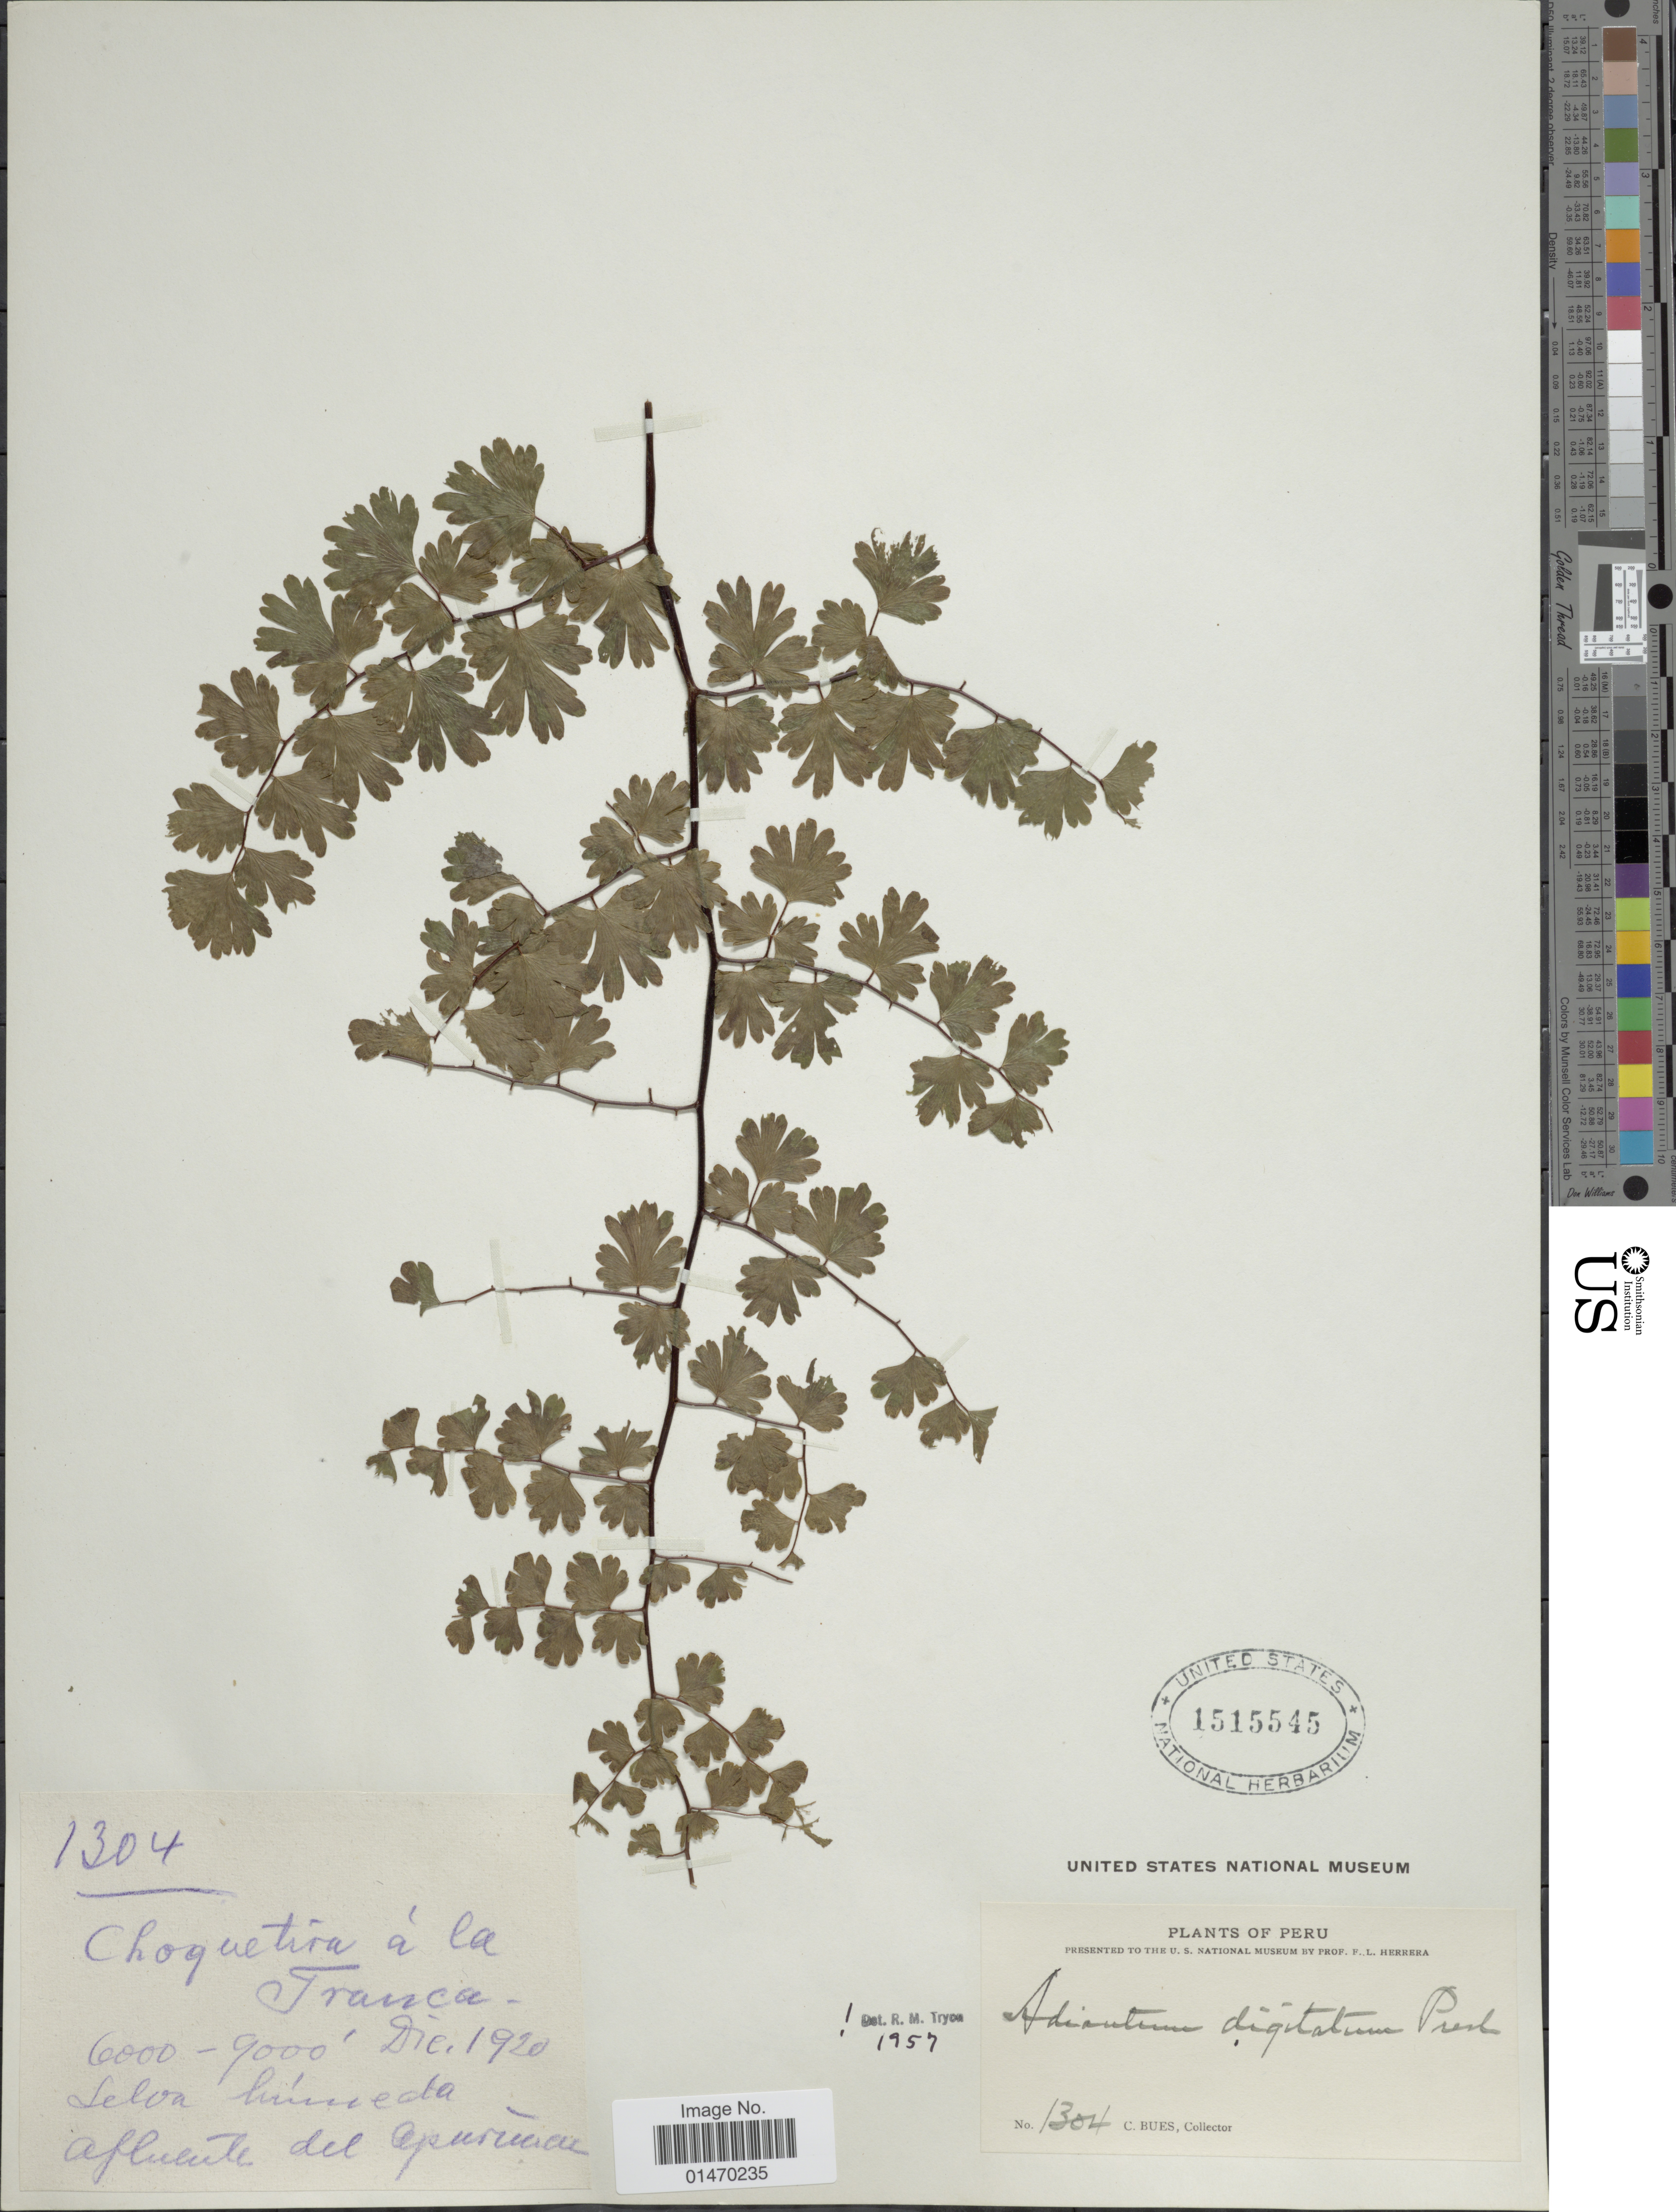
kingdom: Plantae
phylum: Tracheophyta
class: Polypodiopsida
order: Polypodiales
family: Pteridaceae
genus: Adiantum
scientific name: Adiantum digitatum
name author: Hook.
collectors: C. Bues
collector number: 1304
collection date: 1920-12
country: Peru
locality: Choquetira.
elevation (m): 6000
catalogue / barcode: US 1515545